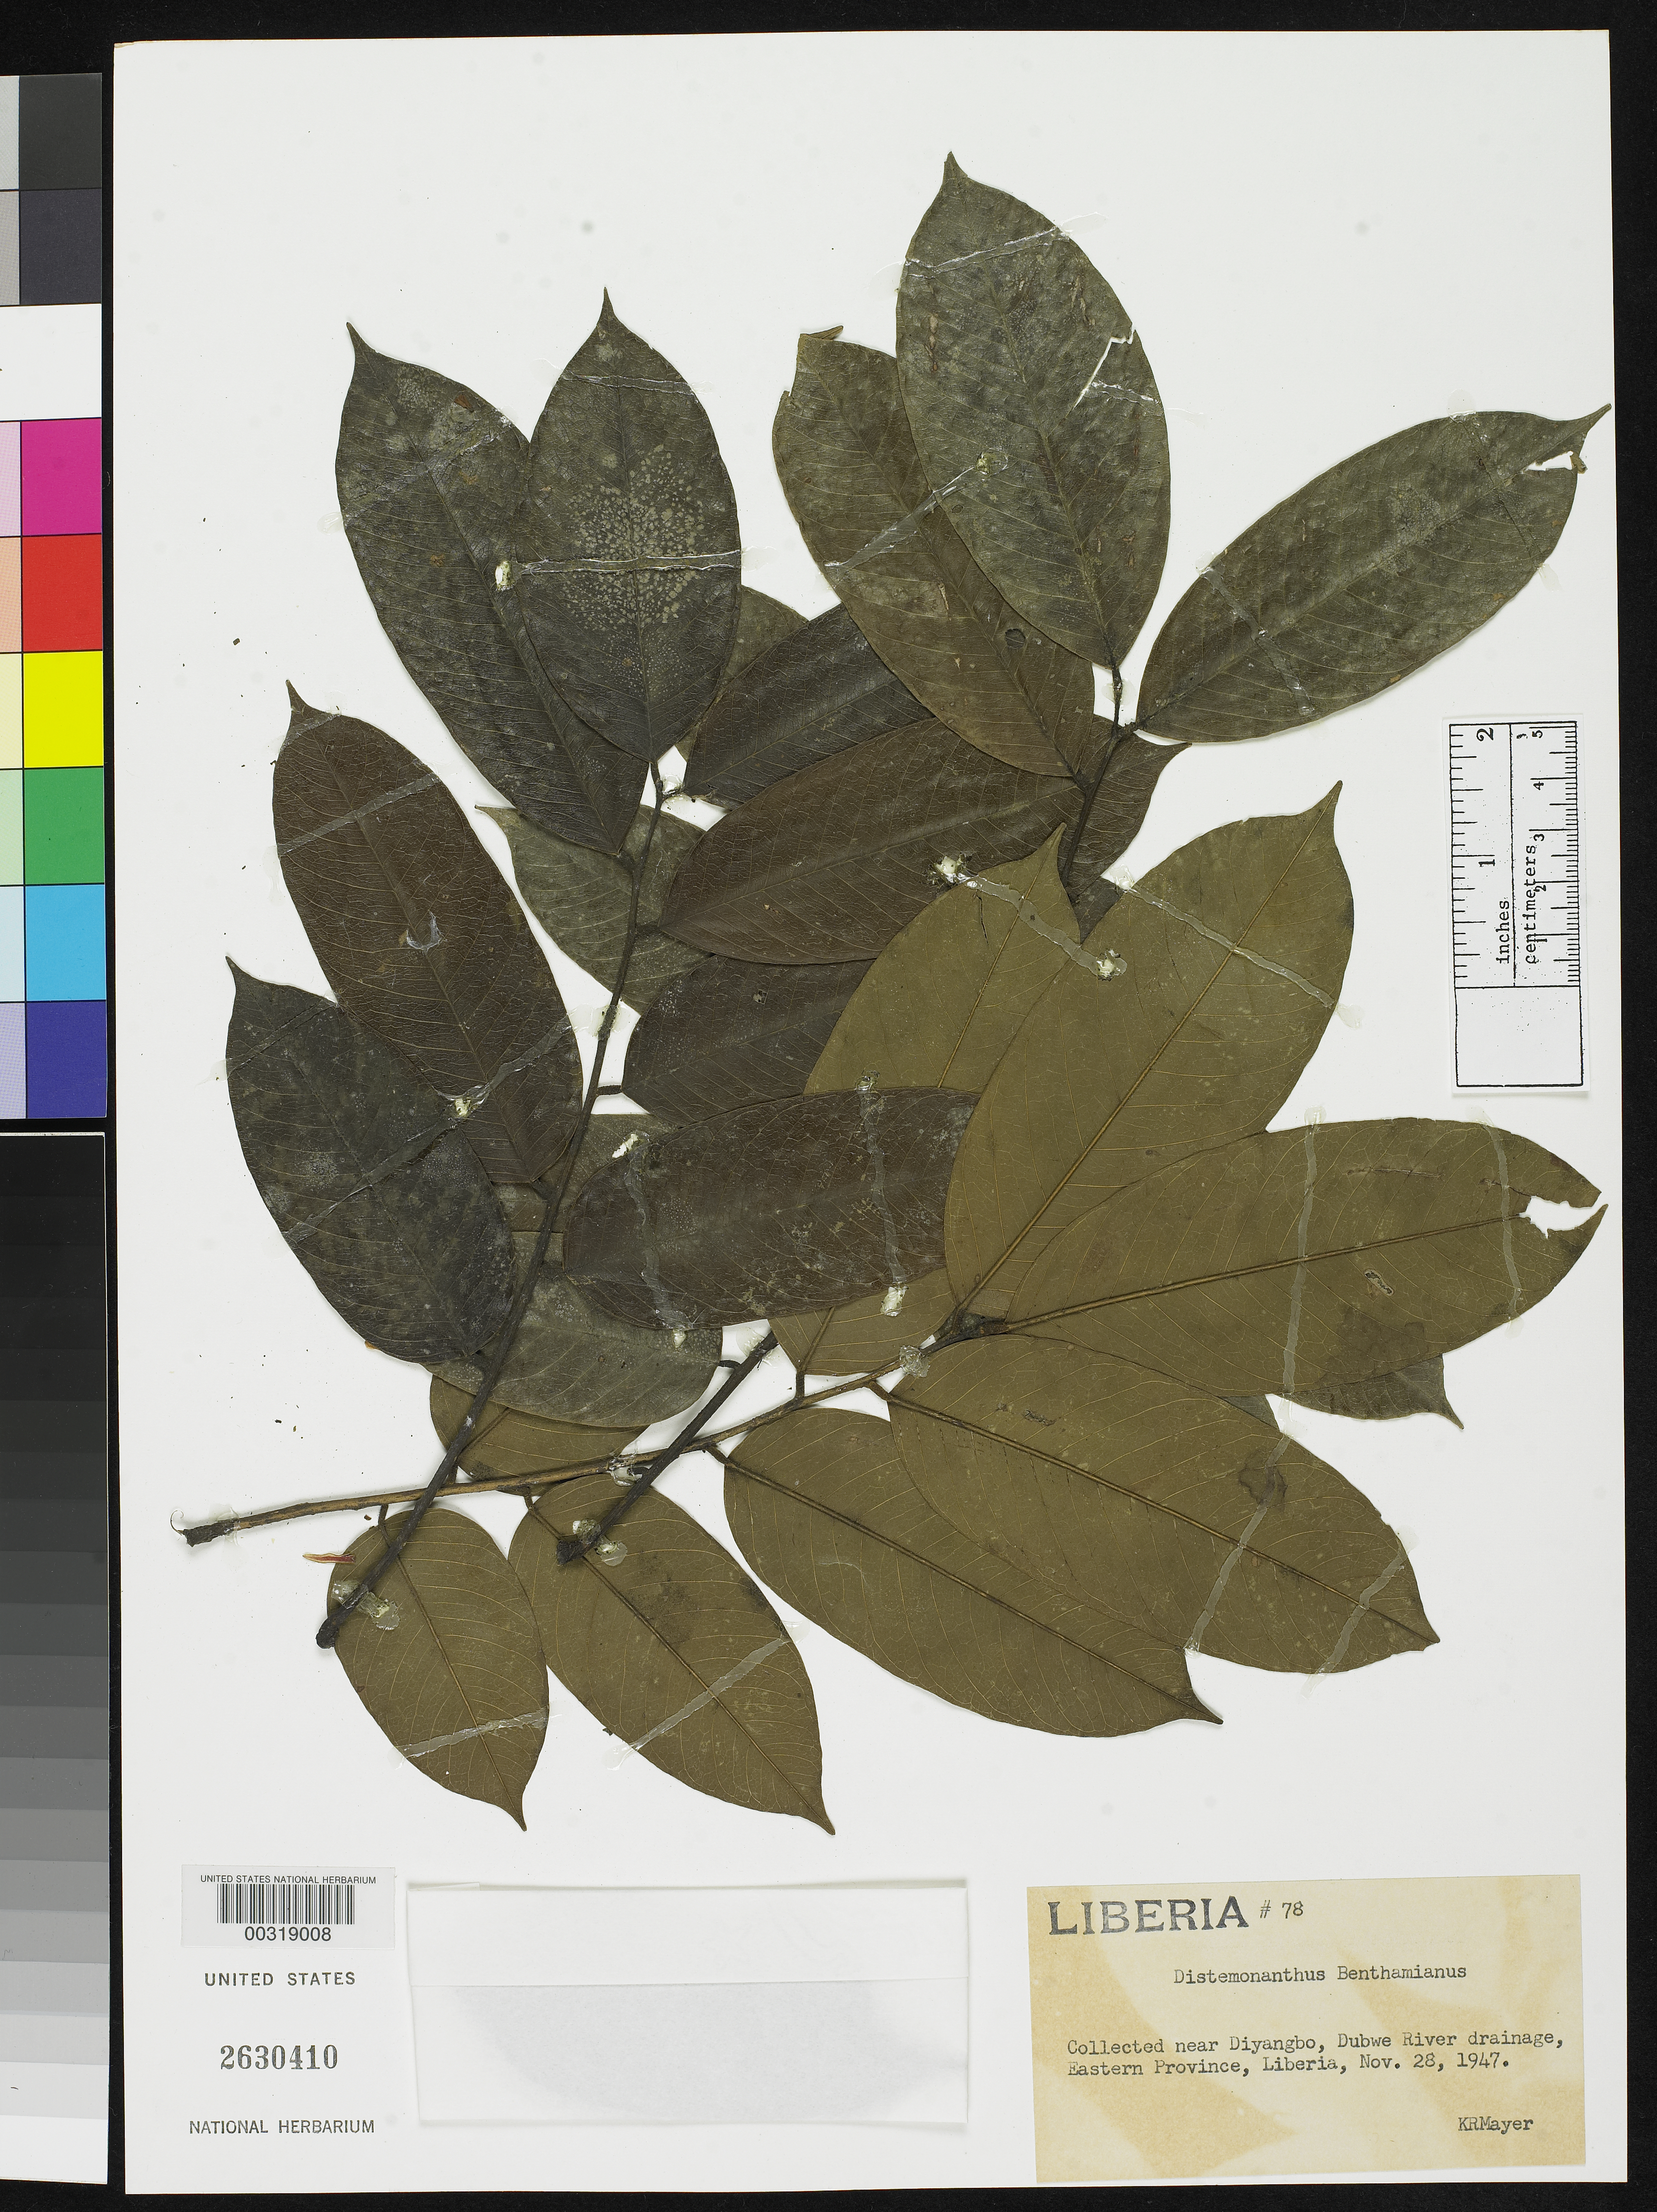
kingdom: Plantae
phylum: Tracheophyta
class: Magnoliopsida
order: Fabales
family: Fabaceae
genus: Distemonanthus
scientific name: Distemonanthus benthamianus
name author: Baill.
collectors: K. R. Mayer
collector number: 78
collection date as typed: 28 Nov 1947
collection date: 1947-11-28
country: Liberia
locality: Near Diyangbo, Dubwe River drainage, Eastern Prov.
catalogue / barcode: US 2630410